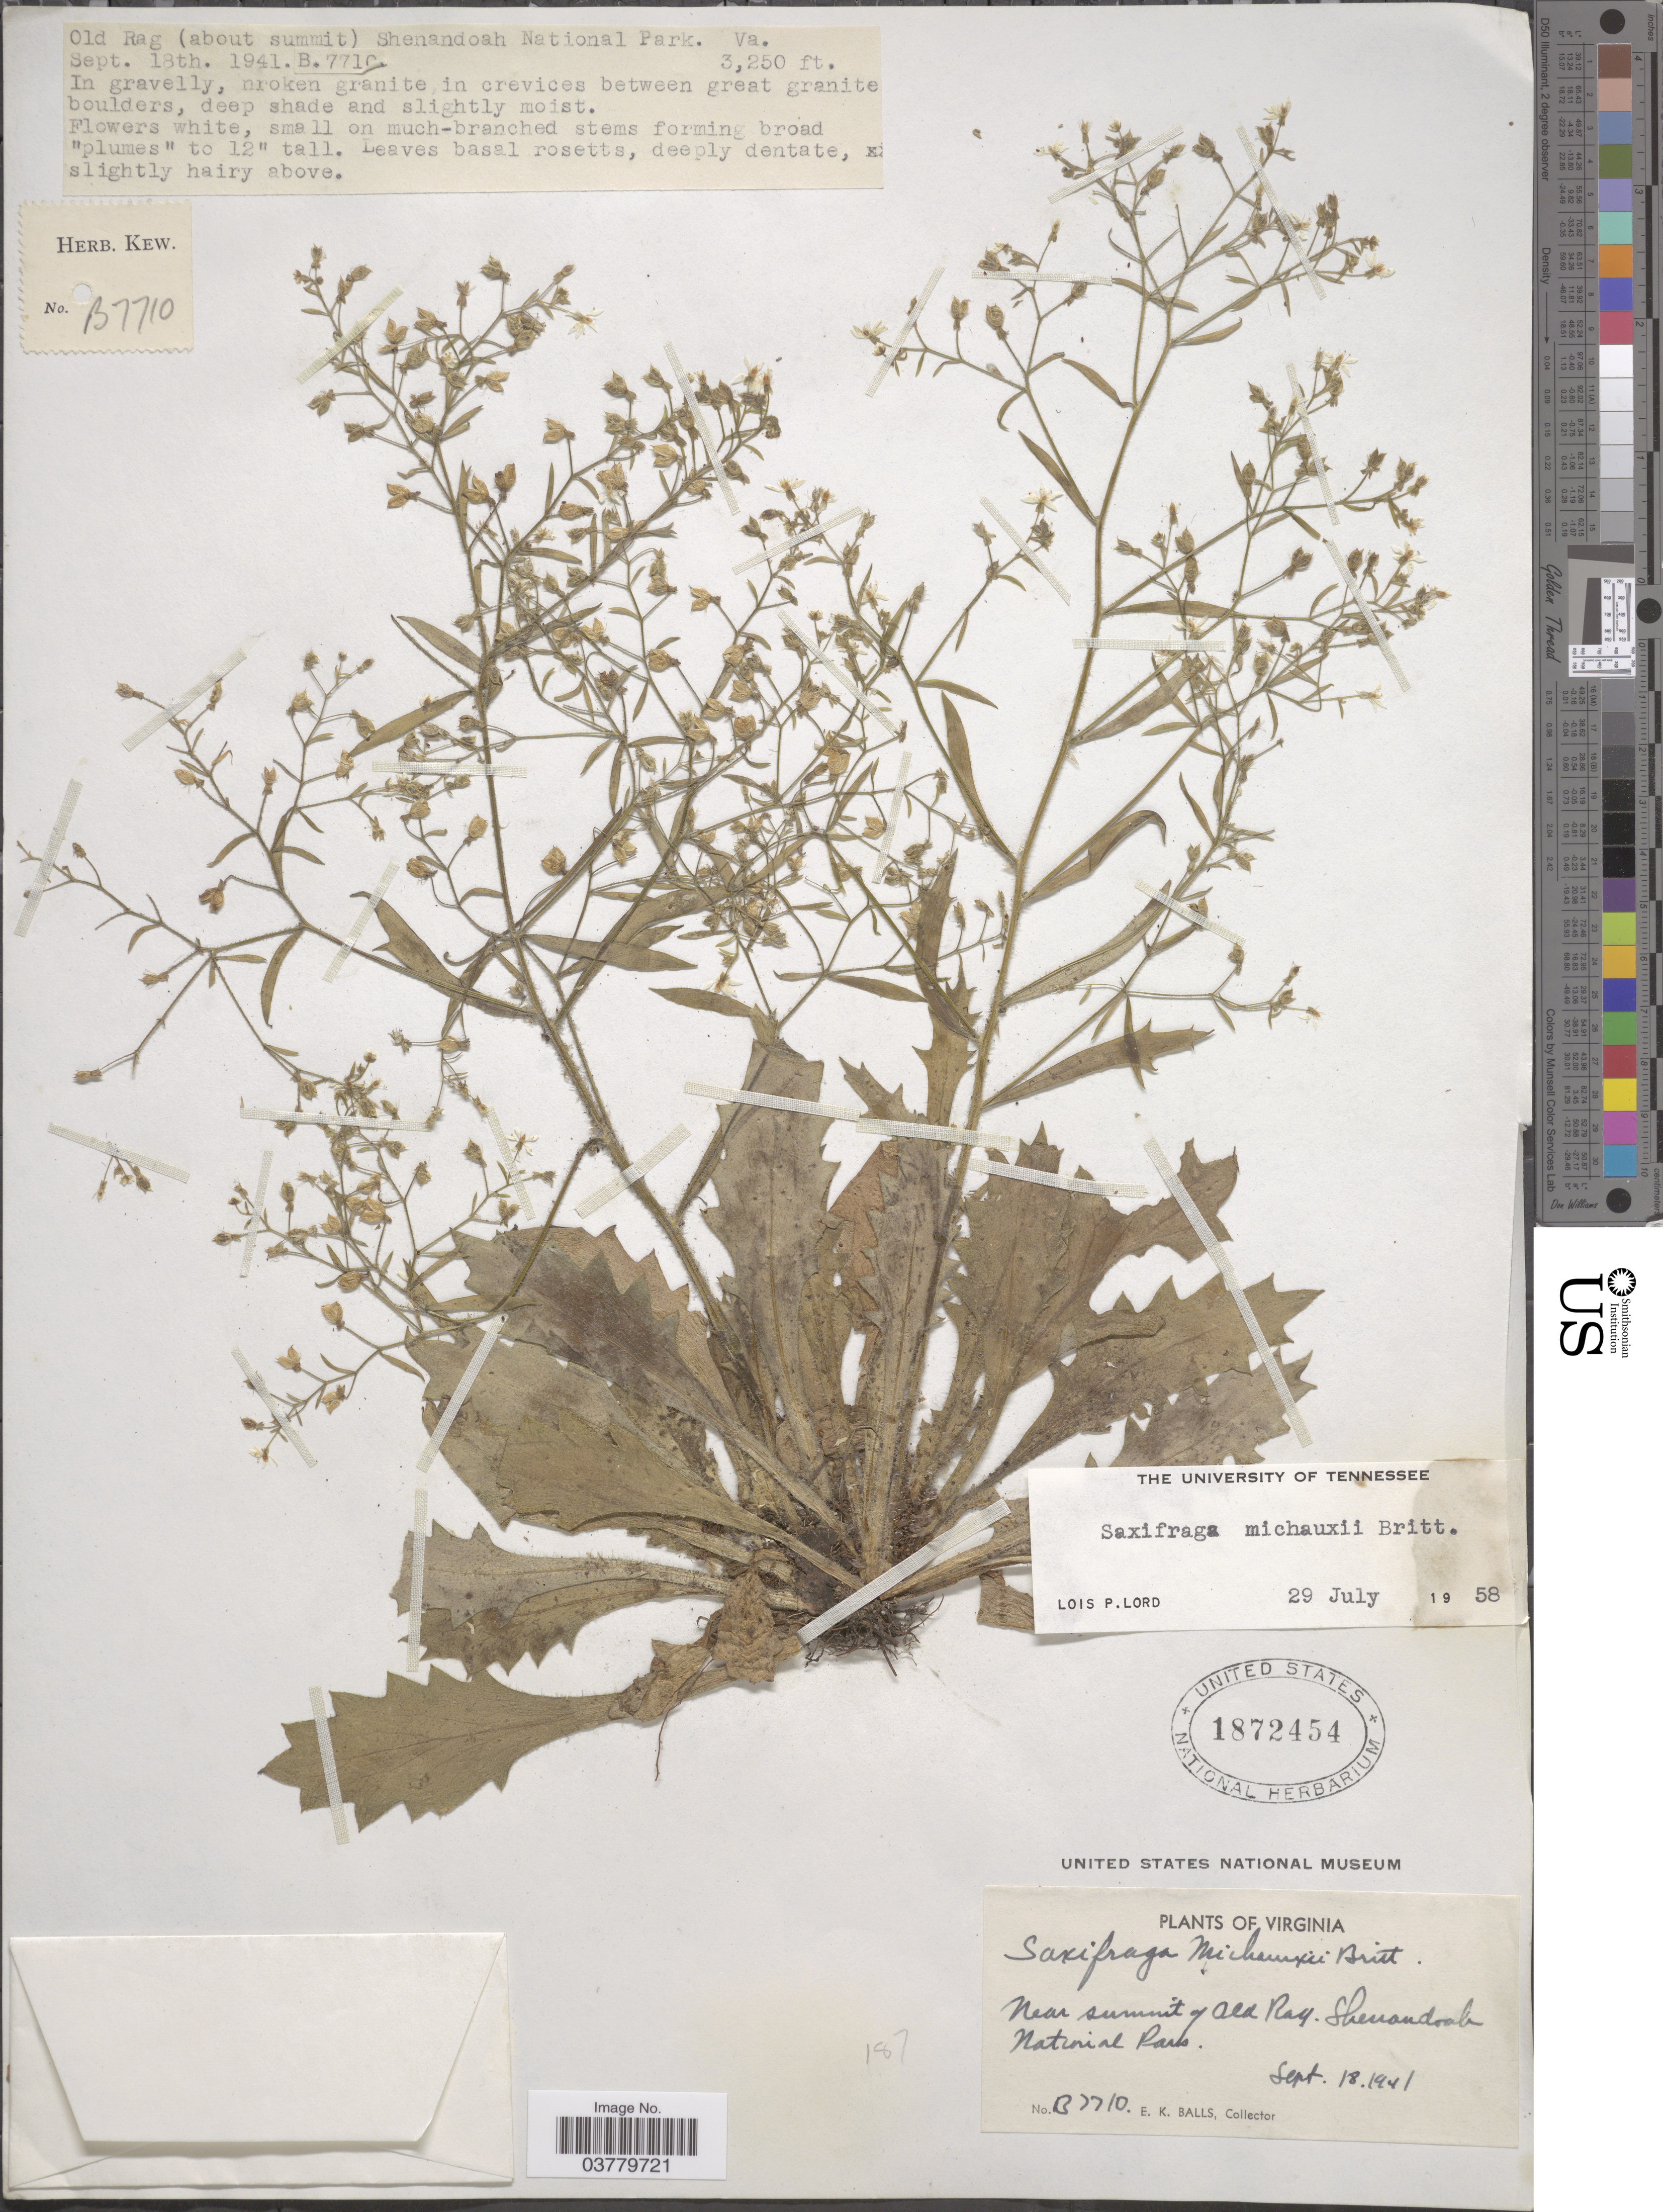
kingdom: Plantae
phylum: Tracheophyta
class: Magnoliopsida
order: Saxifragales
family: Saxifragaceae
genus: Micranthes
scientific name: Micranthes petiolaris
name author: (Raf.) Bush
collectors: E. K. Balls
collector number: B7710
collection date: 1941-09-18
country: United States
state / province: Virginia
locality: Near summit of Old Rag. Shenandoah National Pass.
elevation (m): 991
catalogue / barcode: US 1872454